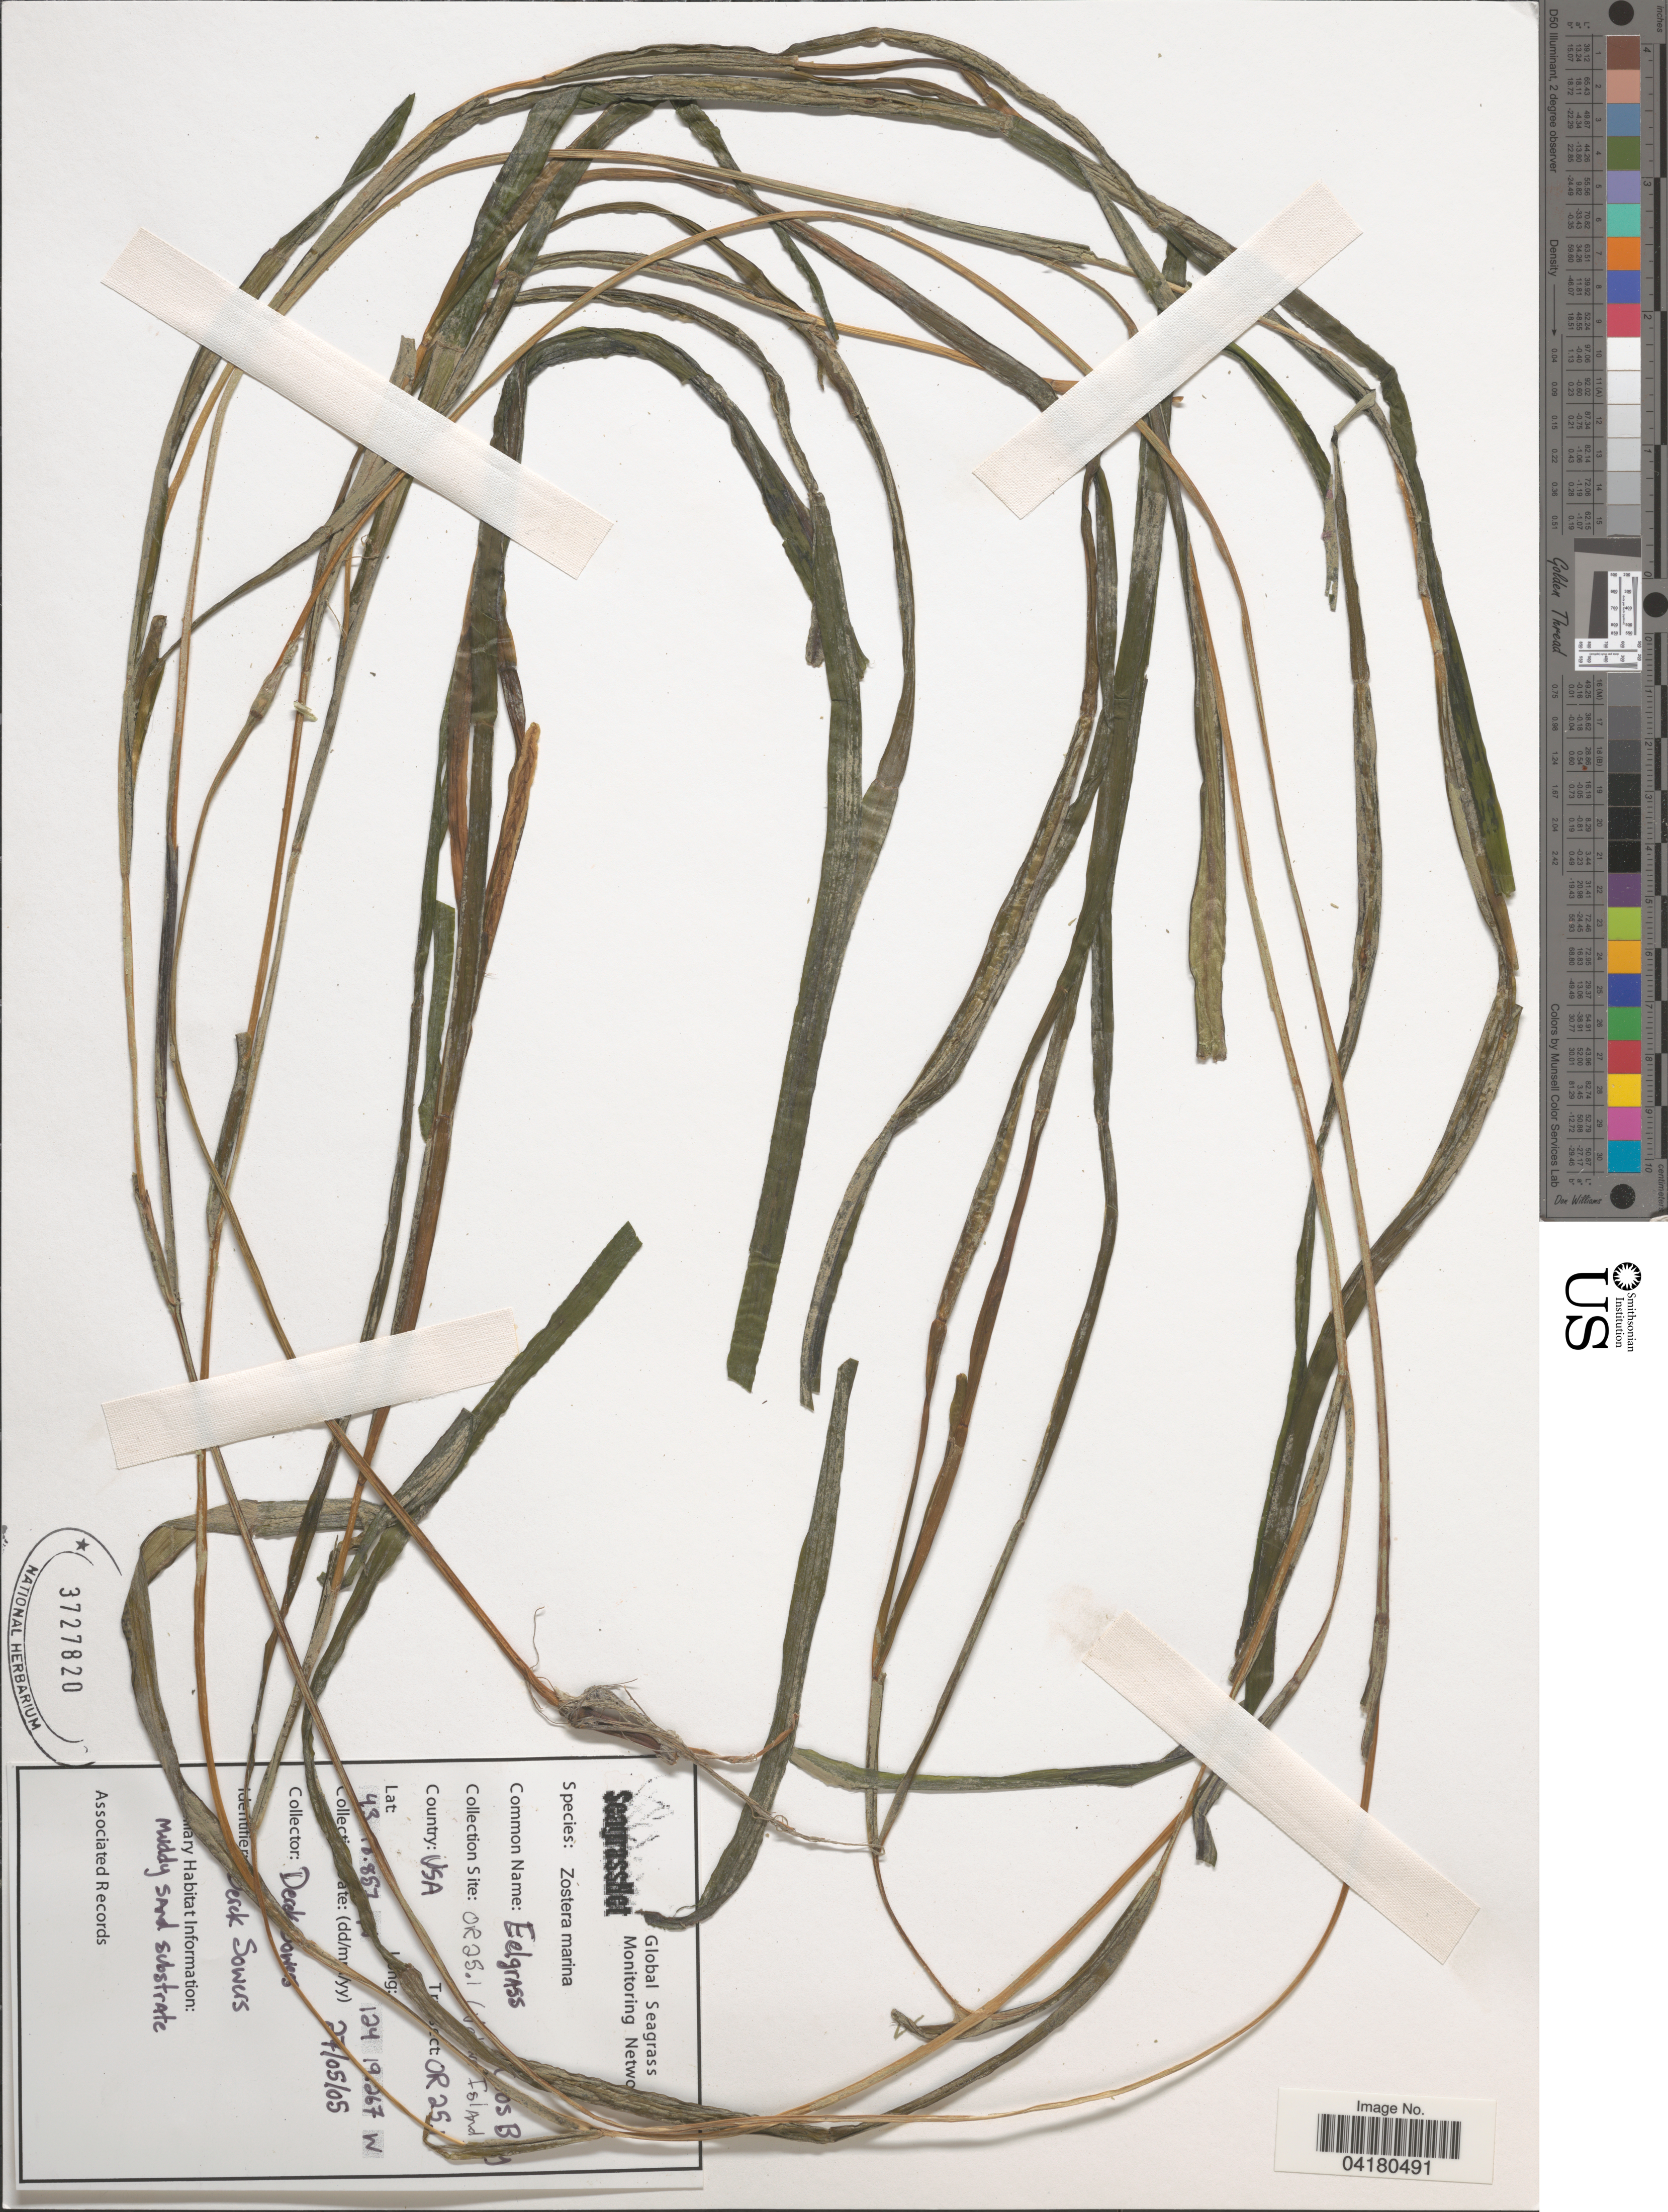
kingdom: Plantae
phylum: Tracheophyta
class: Liliopsida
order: Alismatales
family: Zosteraceae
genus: Zostera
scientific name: Zostera marina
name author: L.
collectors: D. Sowers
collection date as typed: Transcribed d/m/y: 27/5/5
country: United States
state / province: Oregon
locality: Collection Site: OR25.1 ([illegible text] Island [illegible text] Coos Bay. Transect: OR25.1 [illegible text]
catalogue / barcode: US 3727820